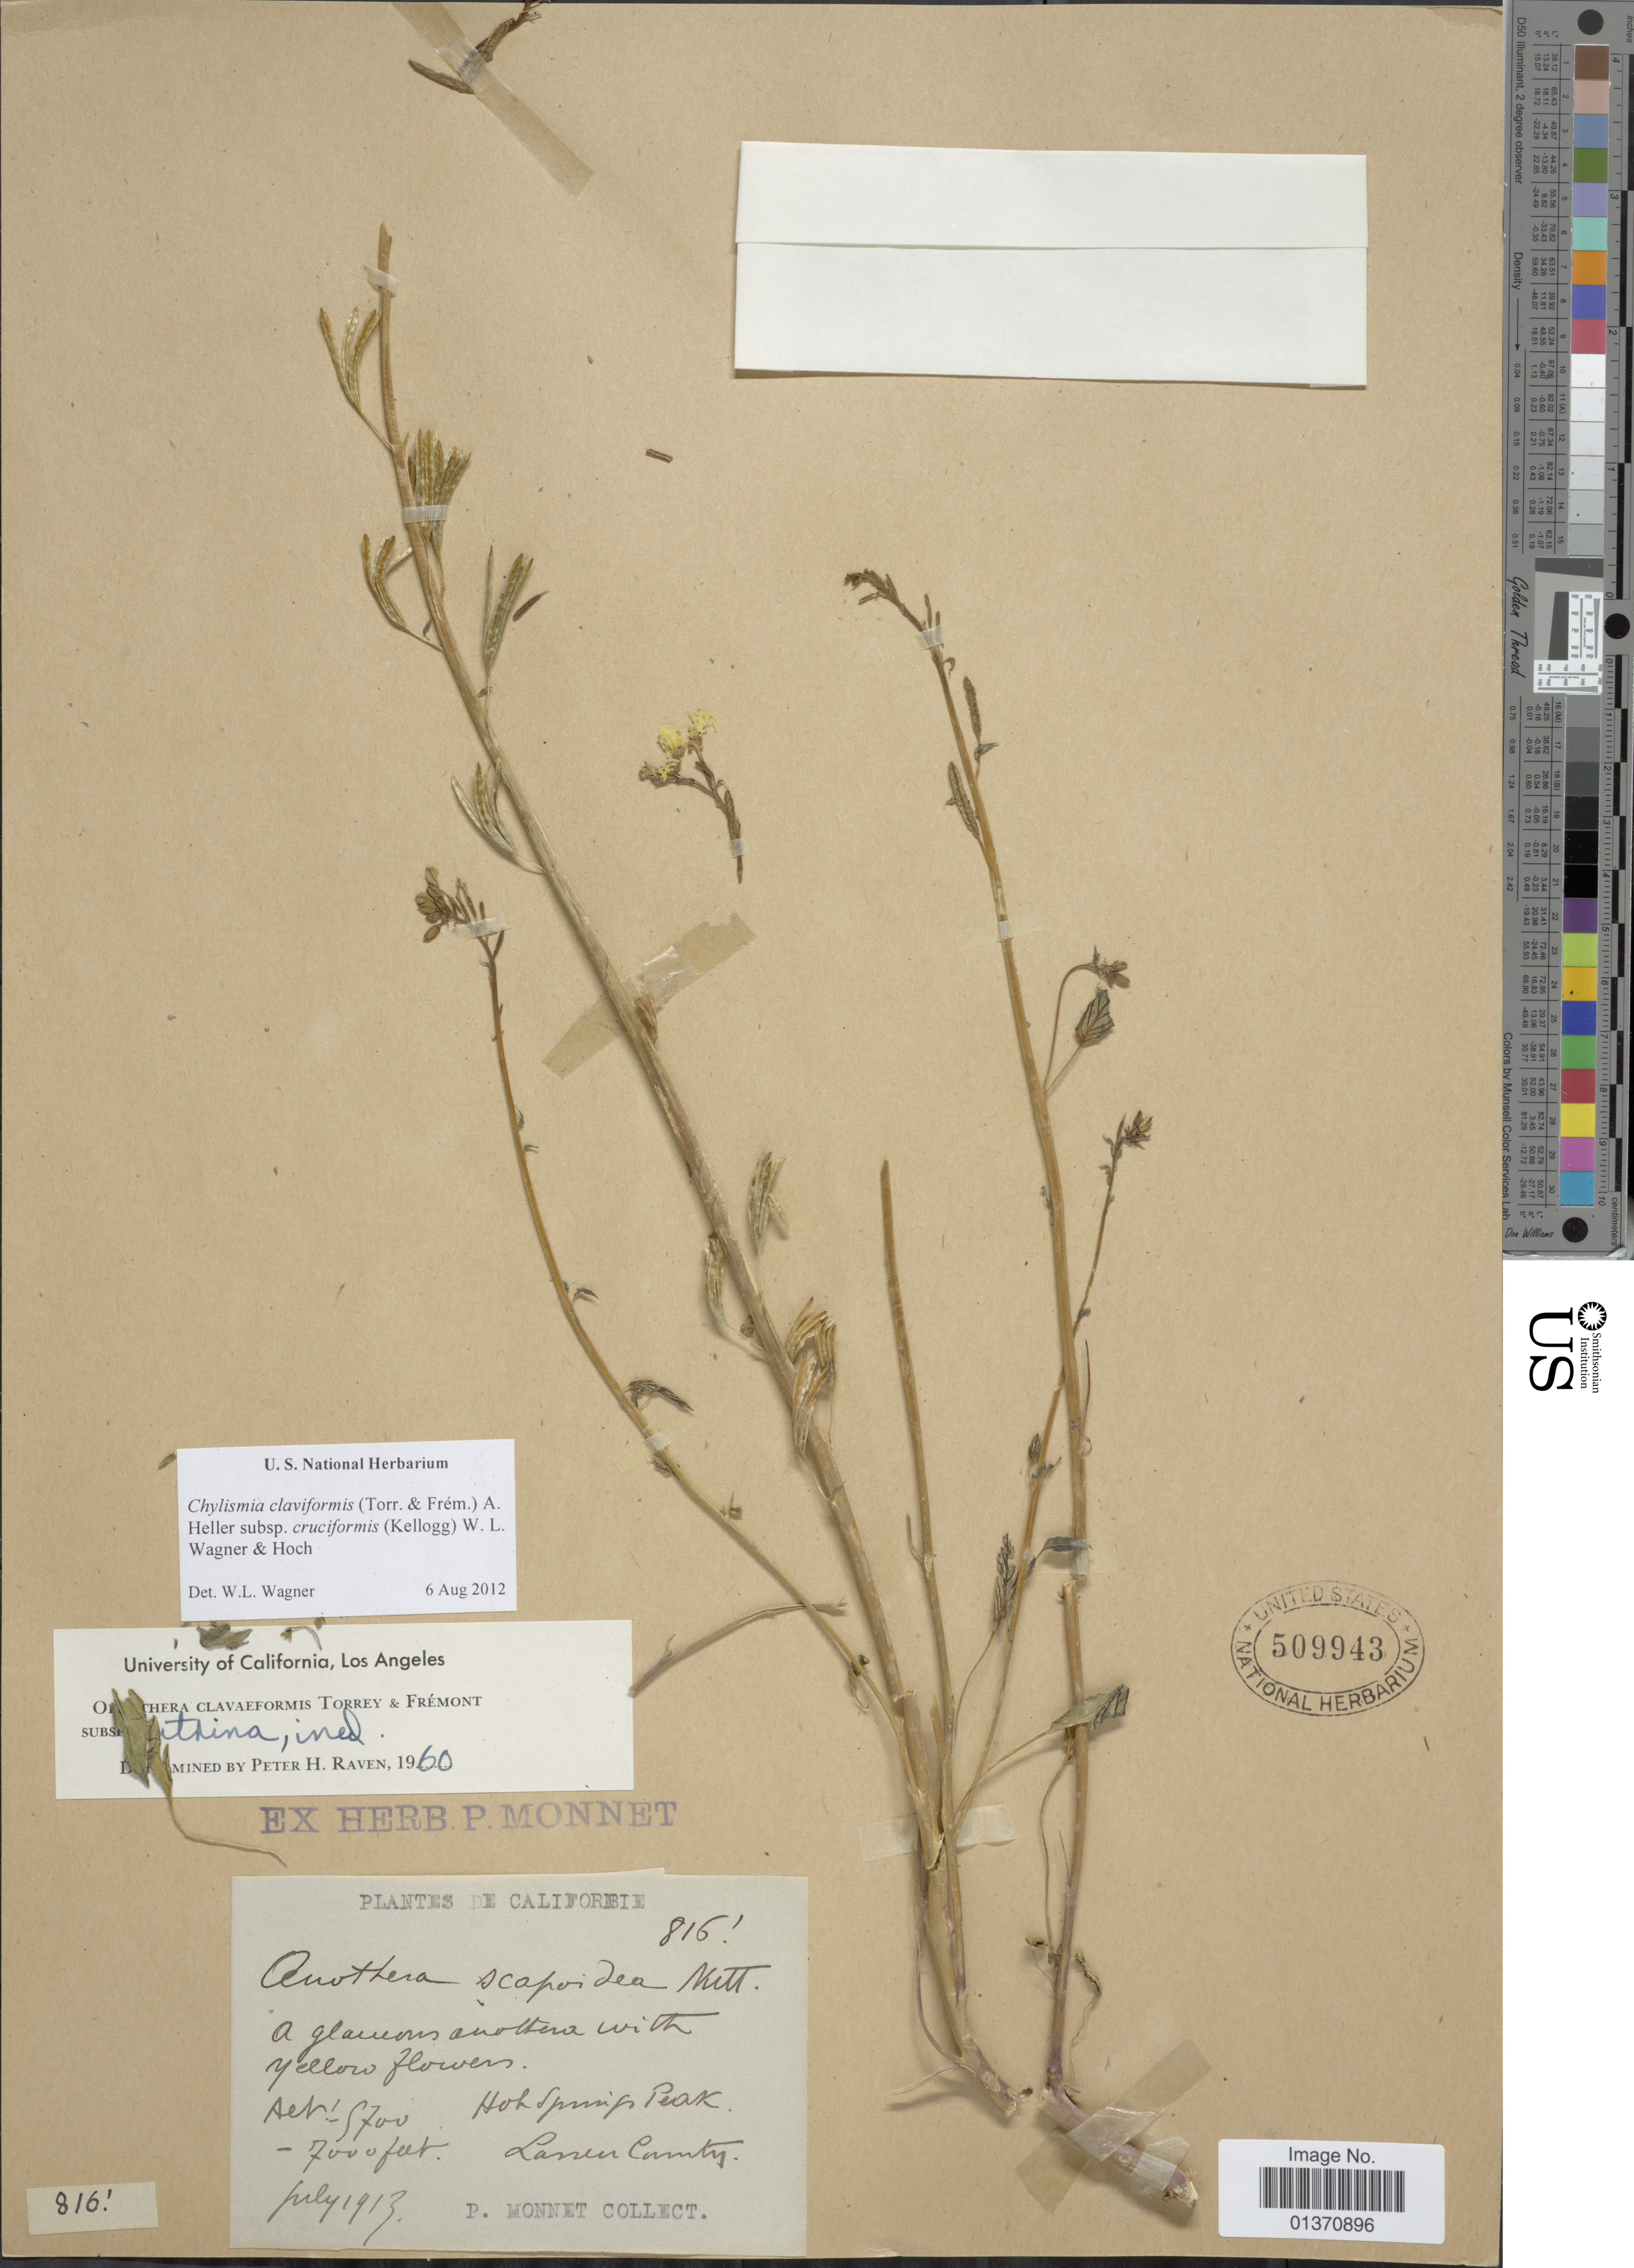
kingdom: Plantae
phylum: Tracheophyta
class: Magnoliopsida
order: Myrtales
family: Onagraceae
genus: Chylismia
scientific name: Chylismia claviformis subsp. cruciformis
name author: (Kellog) W.L. Wagner & Hoch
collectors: P. Monnet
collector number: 816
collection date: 1913-07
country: United States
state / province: California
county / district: Lassen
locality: Hot Springs Peak, Lassen County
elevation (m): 1737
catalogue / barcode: US 509943